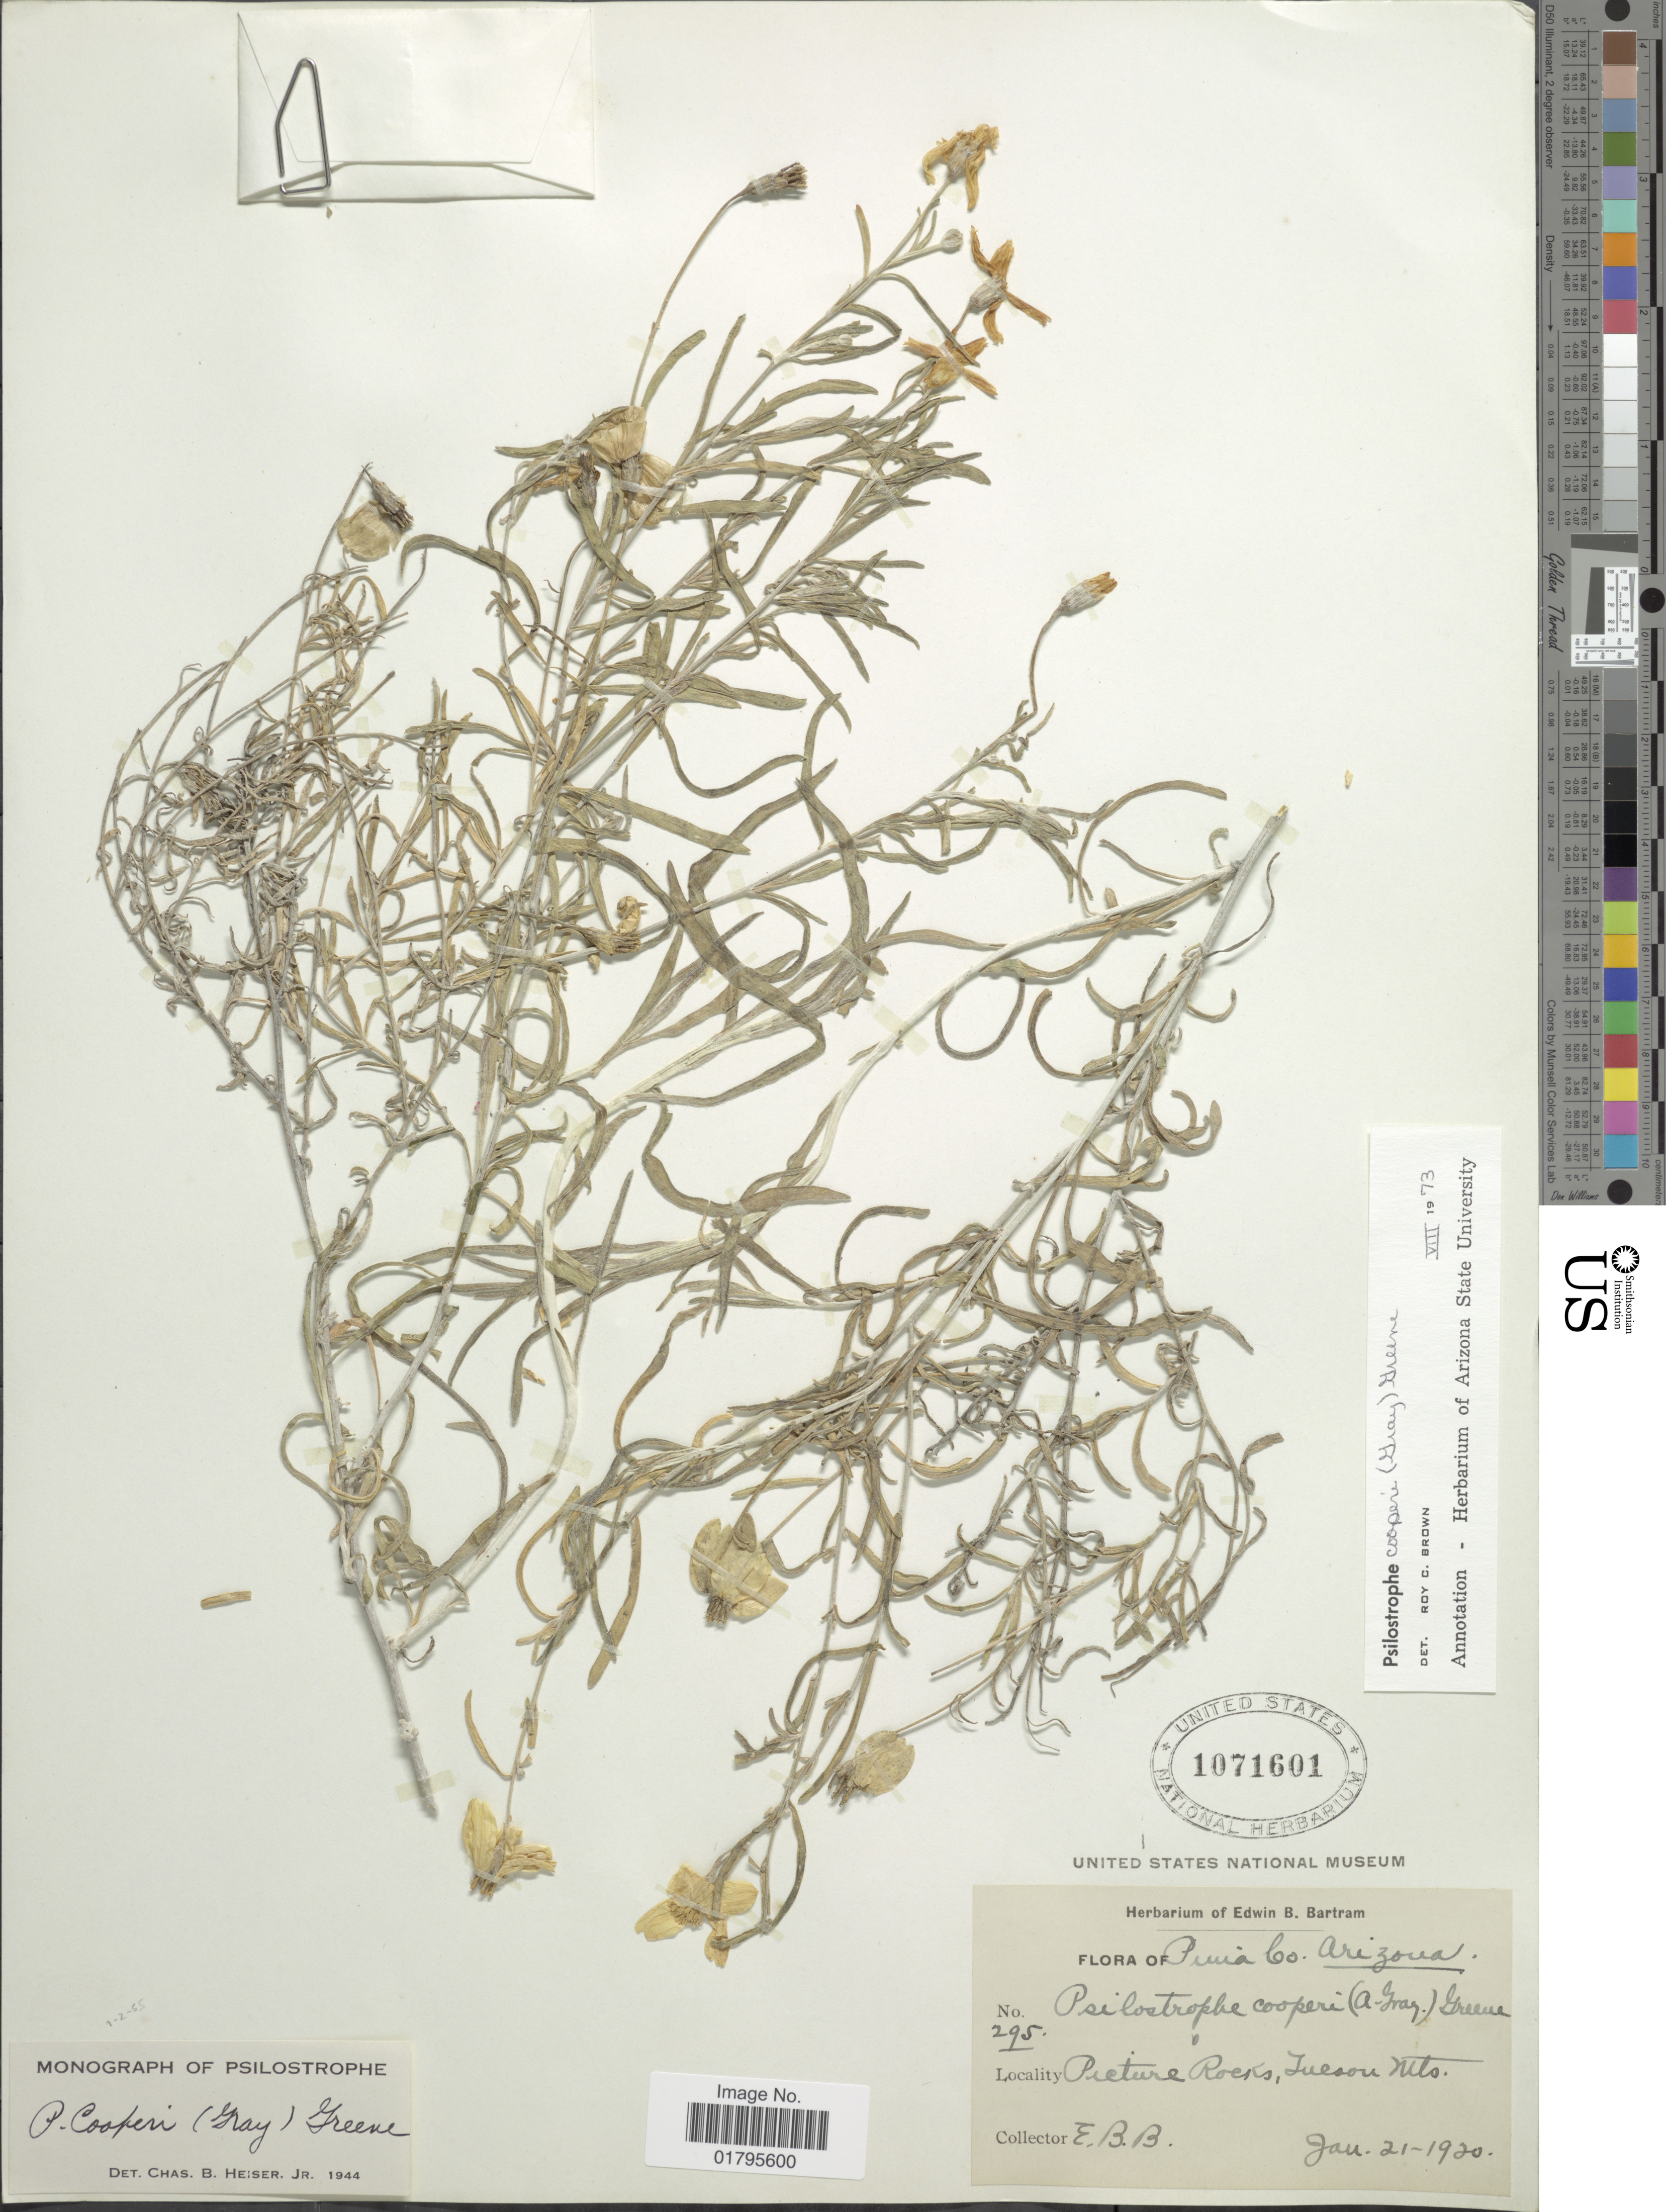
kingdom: Plantae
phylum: Tracheophyta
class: Magnoliopsida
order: Asterales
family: Asteraceae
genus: Psilostrophe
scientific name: Psilostrophe cooperi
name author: (A. Gray) Greene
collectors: E. B. Bartram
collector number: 295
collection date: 1920-01-21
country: United States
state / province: Arizona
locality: Puna Co., Picture Rocks, Tucson Mts.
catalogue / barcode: US 1071601